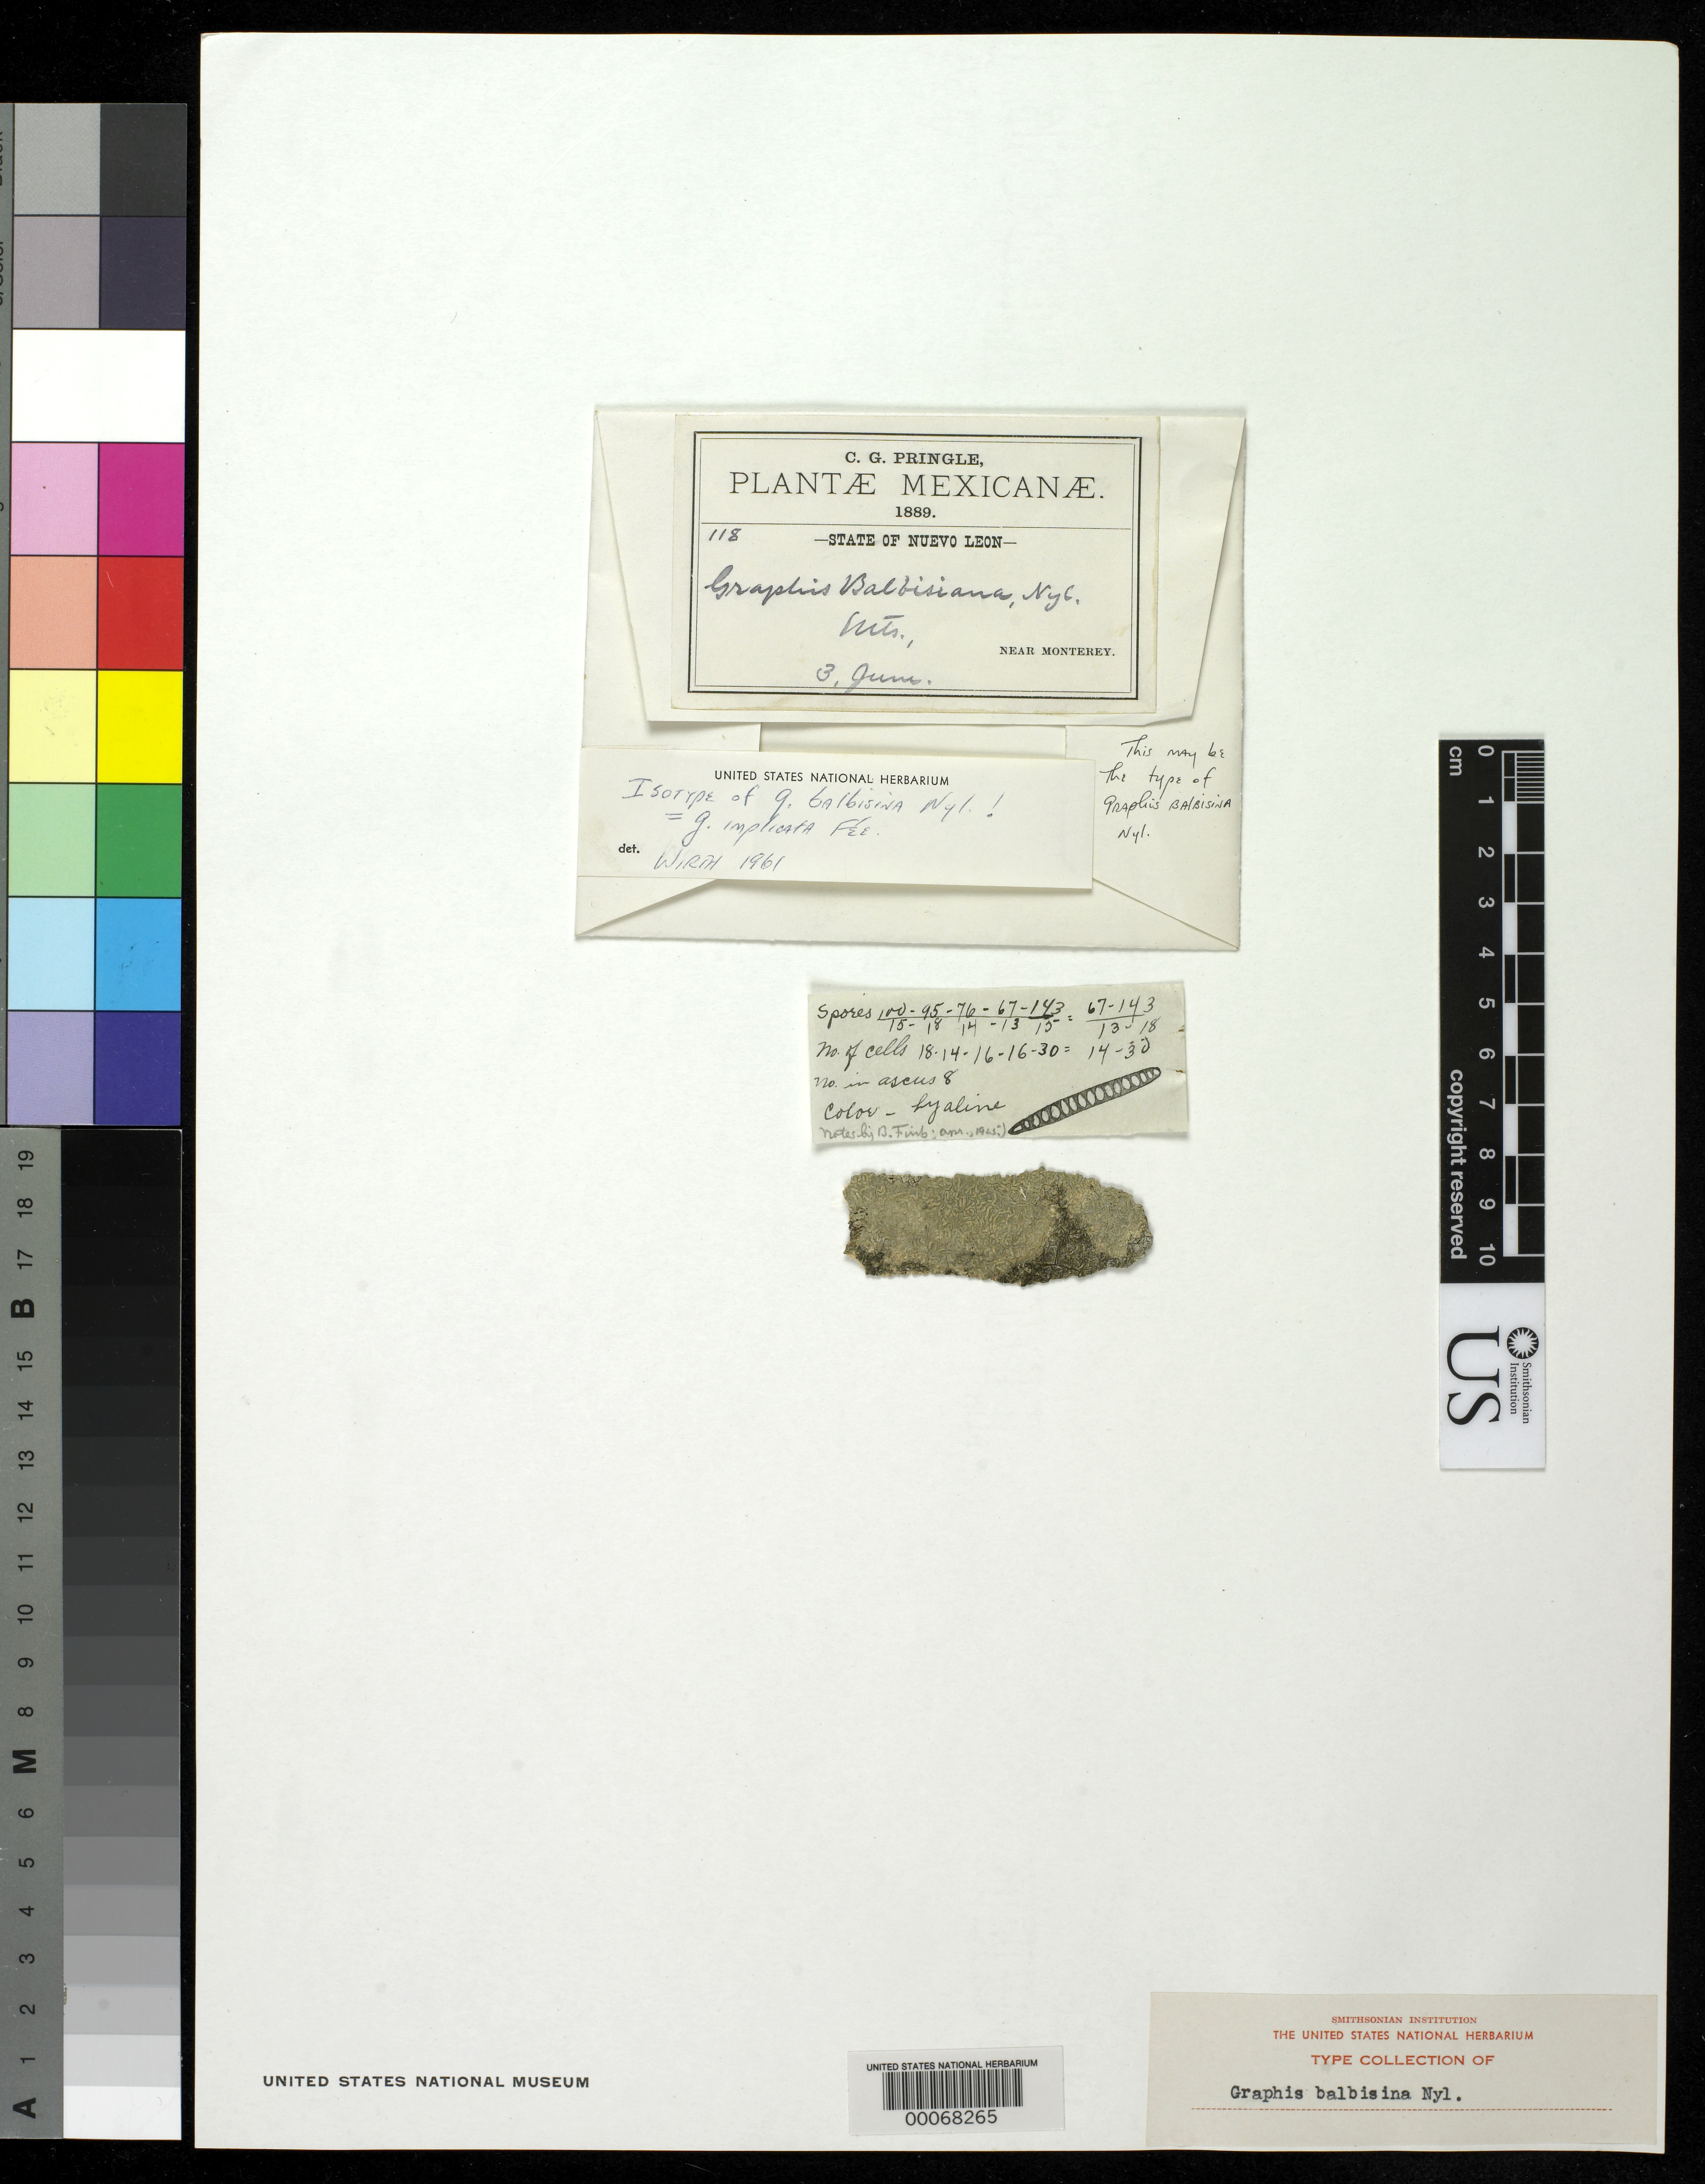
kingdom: Fungi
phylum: Ascomycota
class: Lecanoromycetes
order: Ostropales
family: Graphidaceae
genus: Graphis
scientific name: Graphis balbisina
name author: Nyl.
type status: Isosyntype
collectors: C. G. Pringle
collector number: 118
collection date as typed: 03 Jun 1889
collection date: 1889-06-03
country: Mexico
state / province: Nuevo León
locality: Mts. near Monterrey.